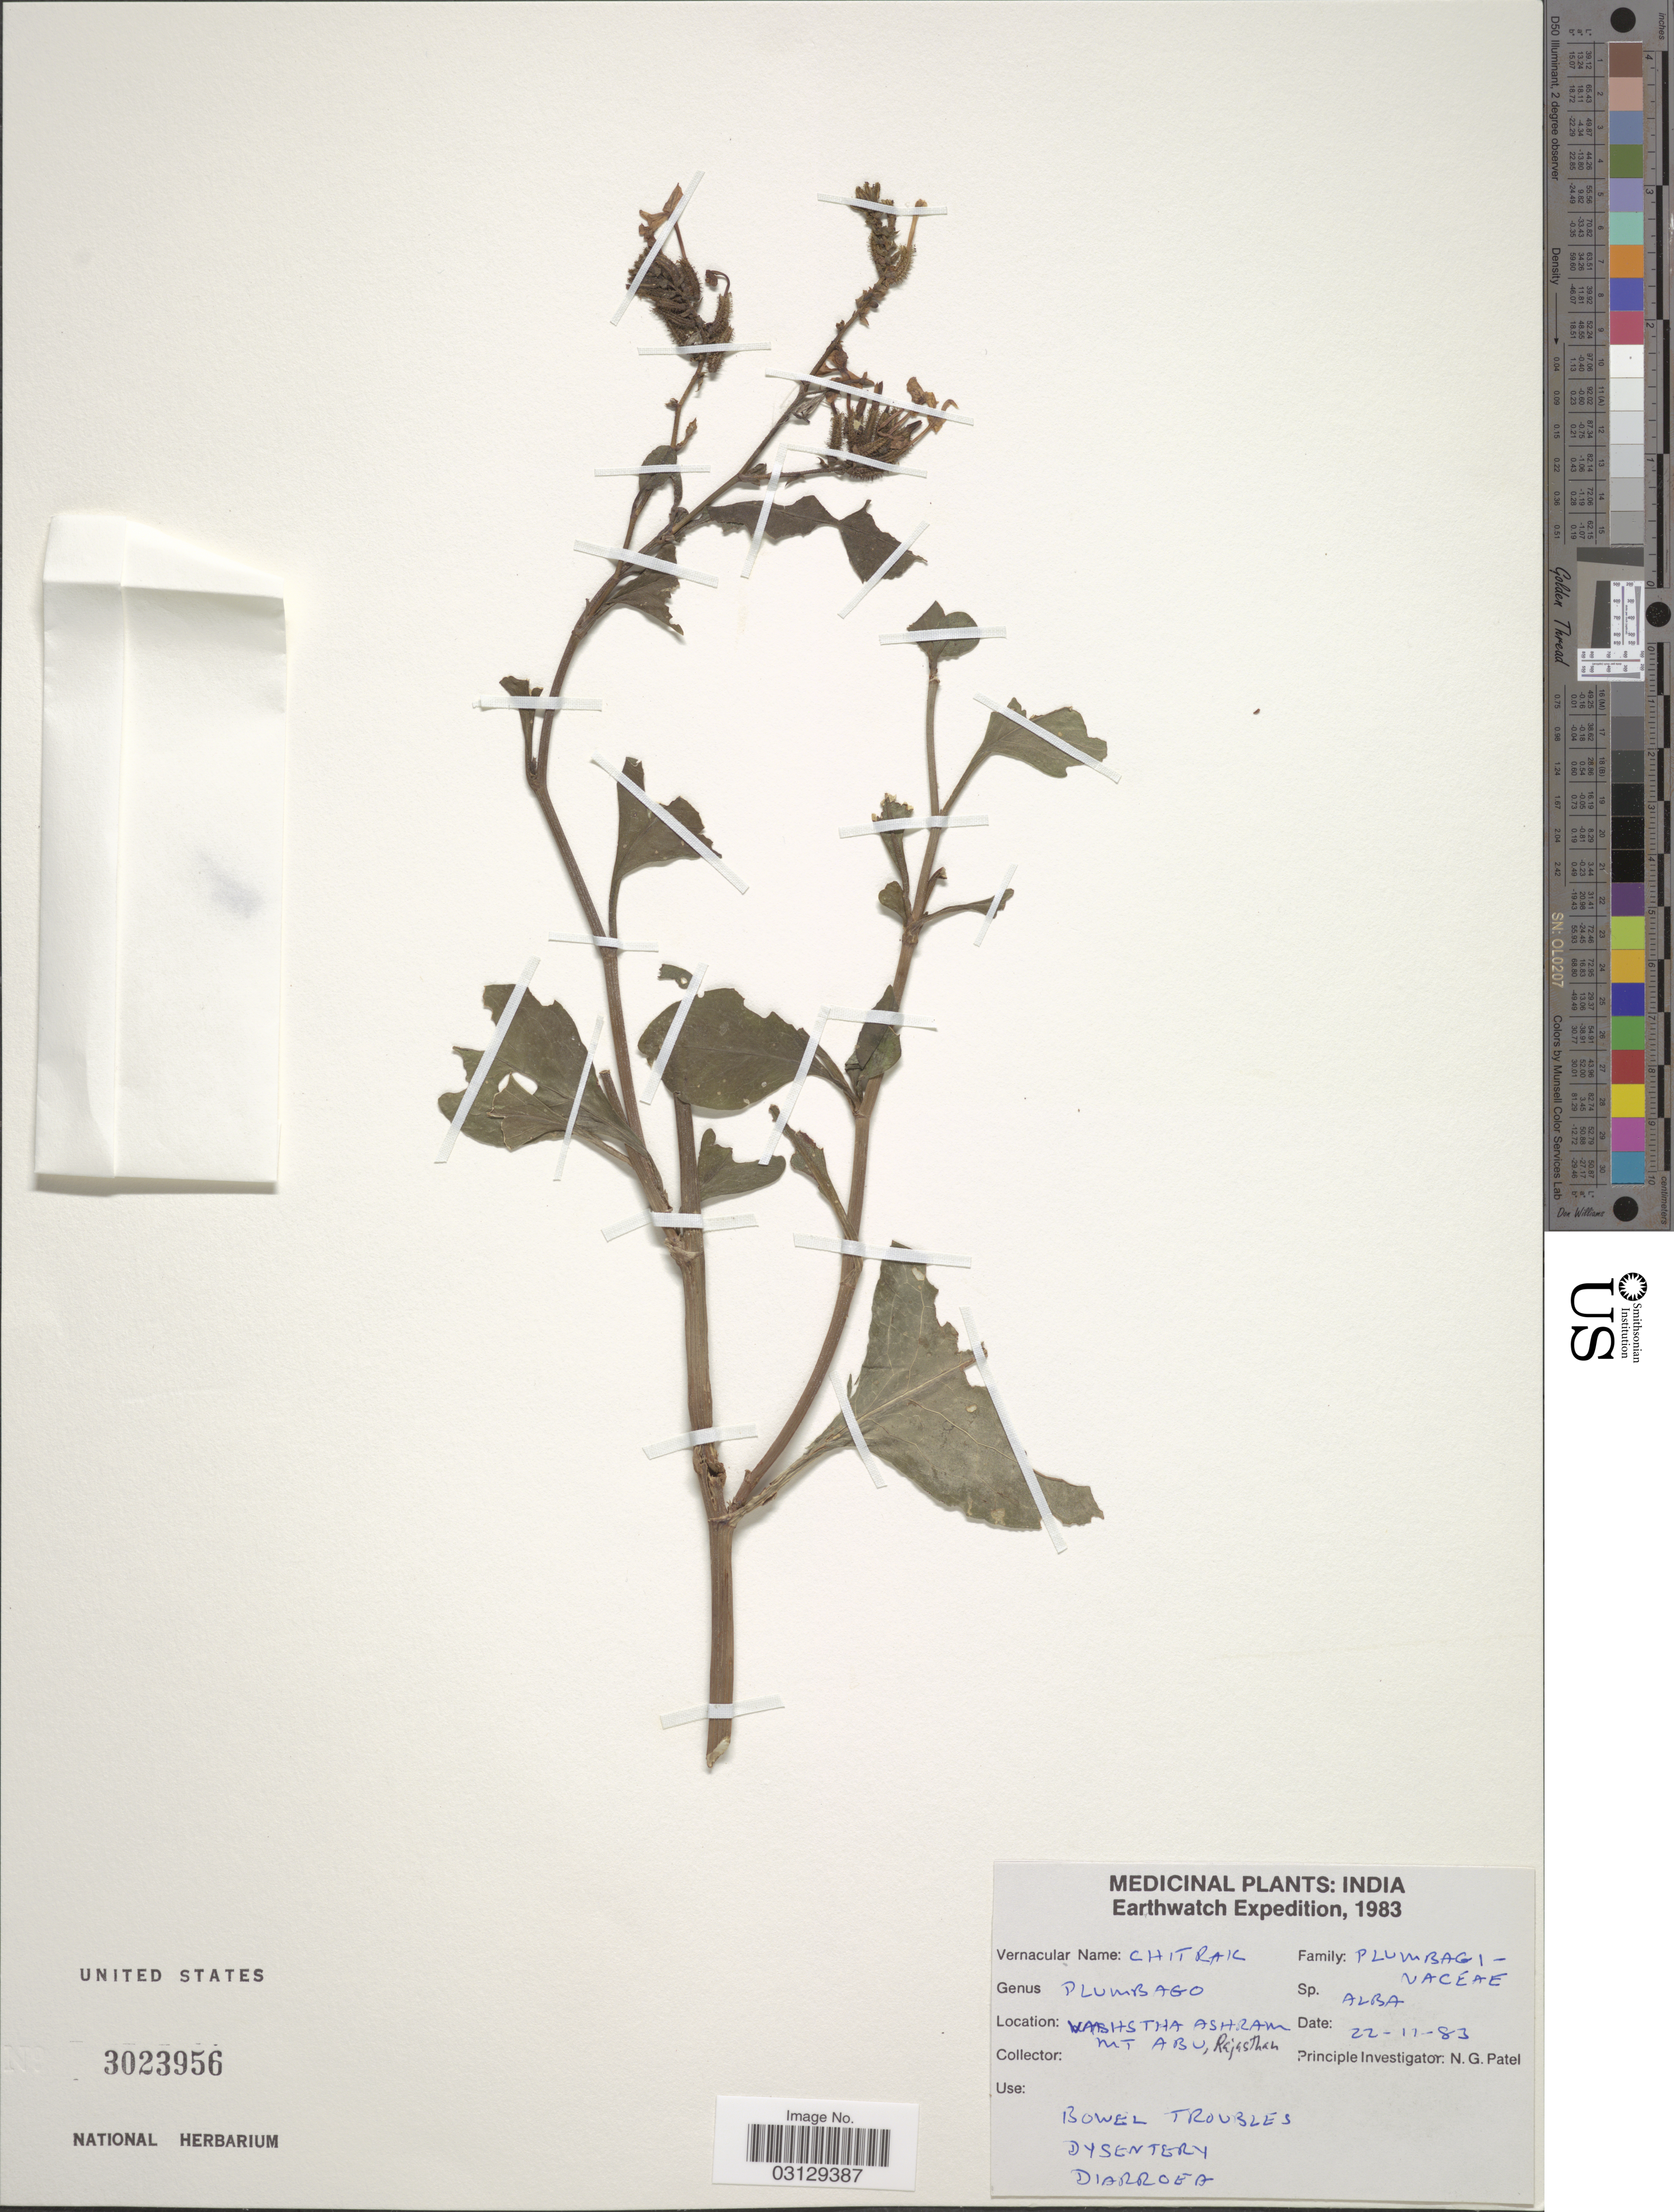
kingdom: Plantae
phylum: Tracheophyta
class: Magnoliopsida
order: Caryophyllales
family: Plumbaginaceae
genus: Plumbago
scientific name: Plumbago alba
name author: Pasq.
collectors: N. Patel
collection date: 1983-11-22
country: India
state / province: Rajasthan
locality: Vaashstha [interpreted] Ashram. Mt Abu, Rajasthan.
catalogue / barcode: US 3023956